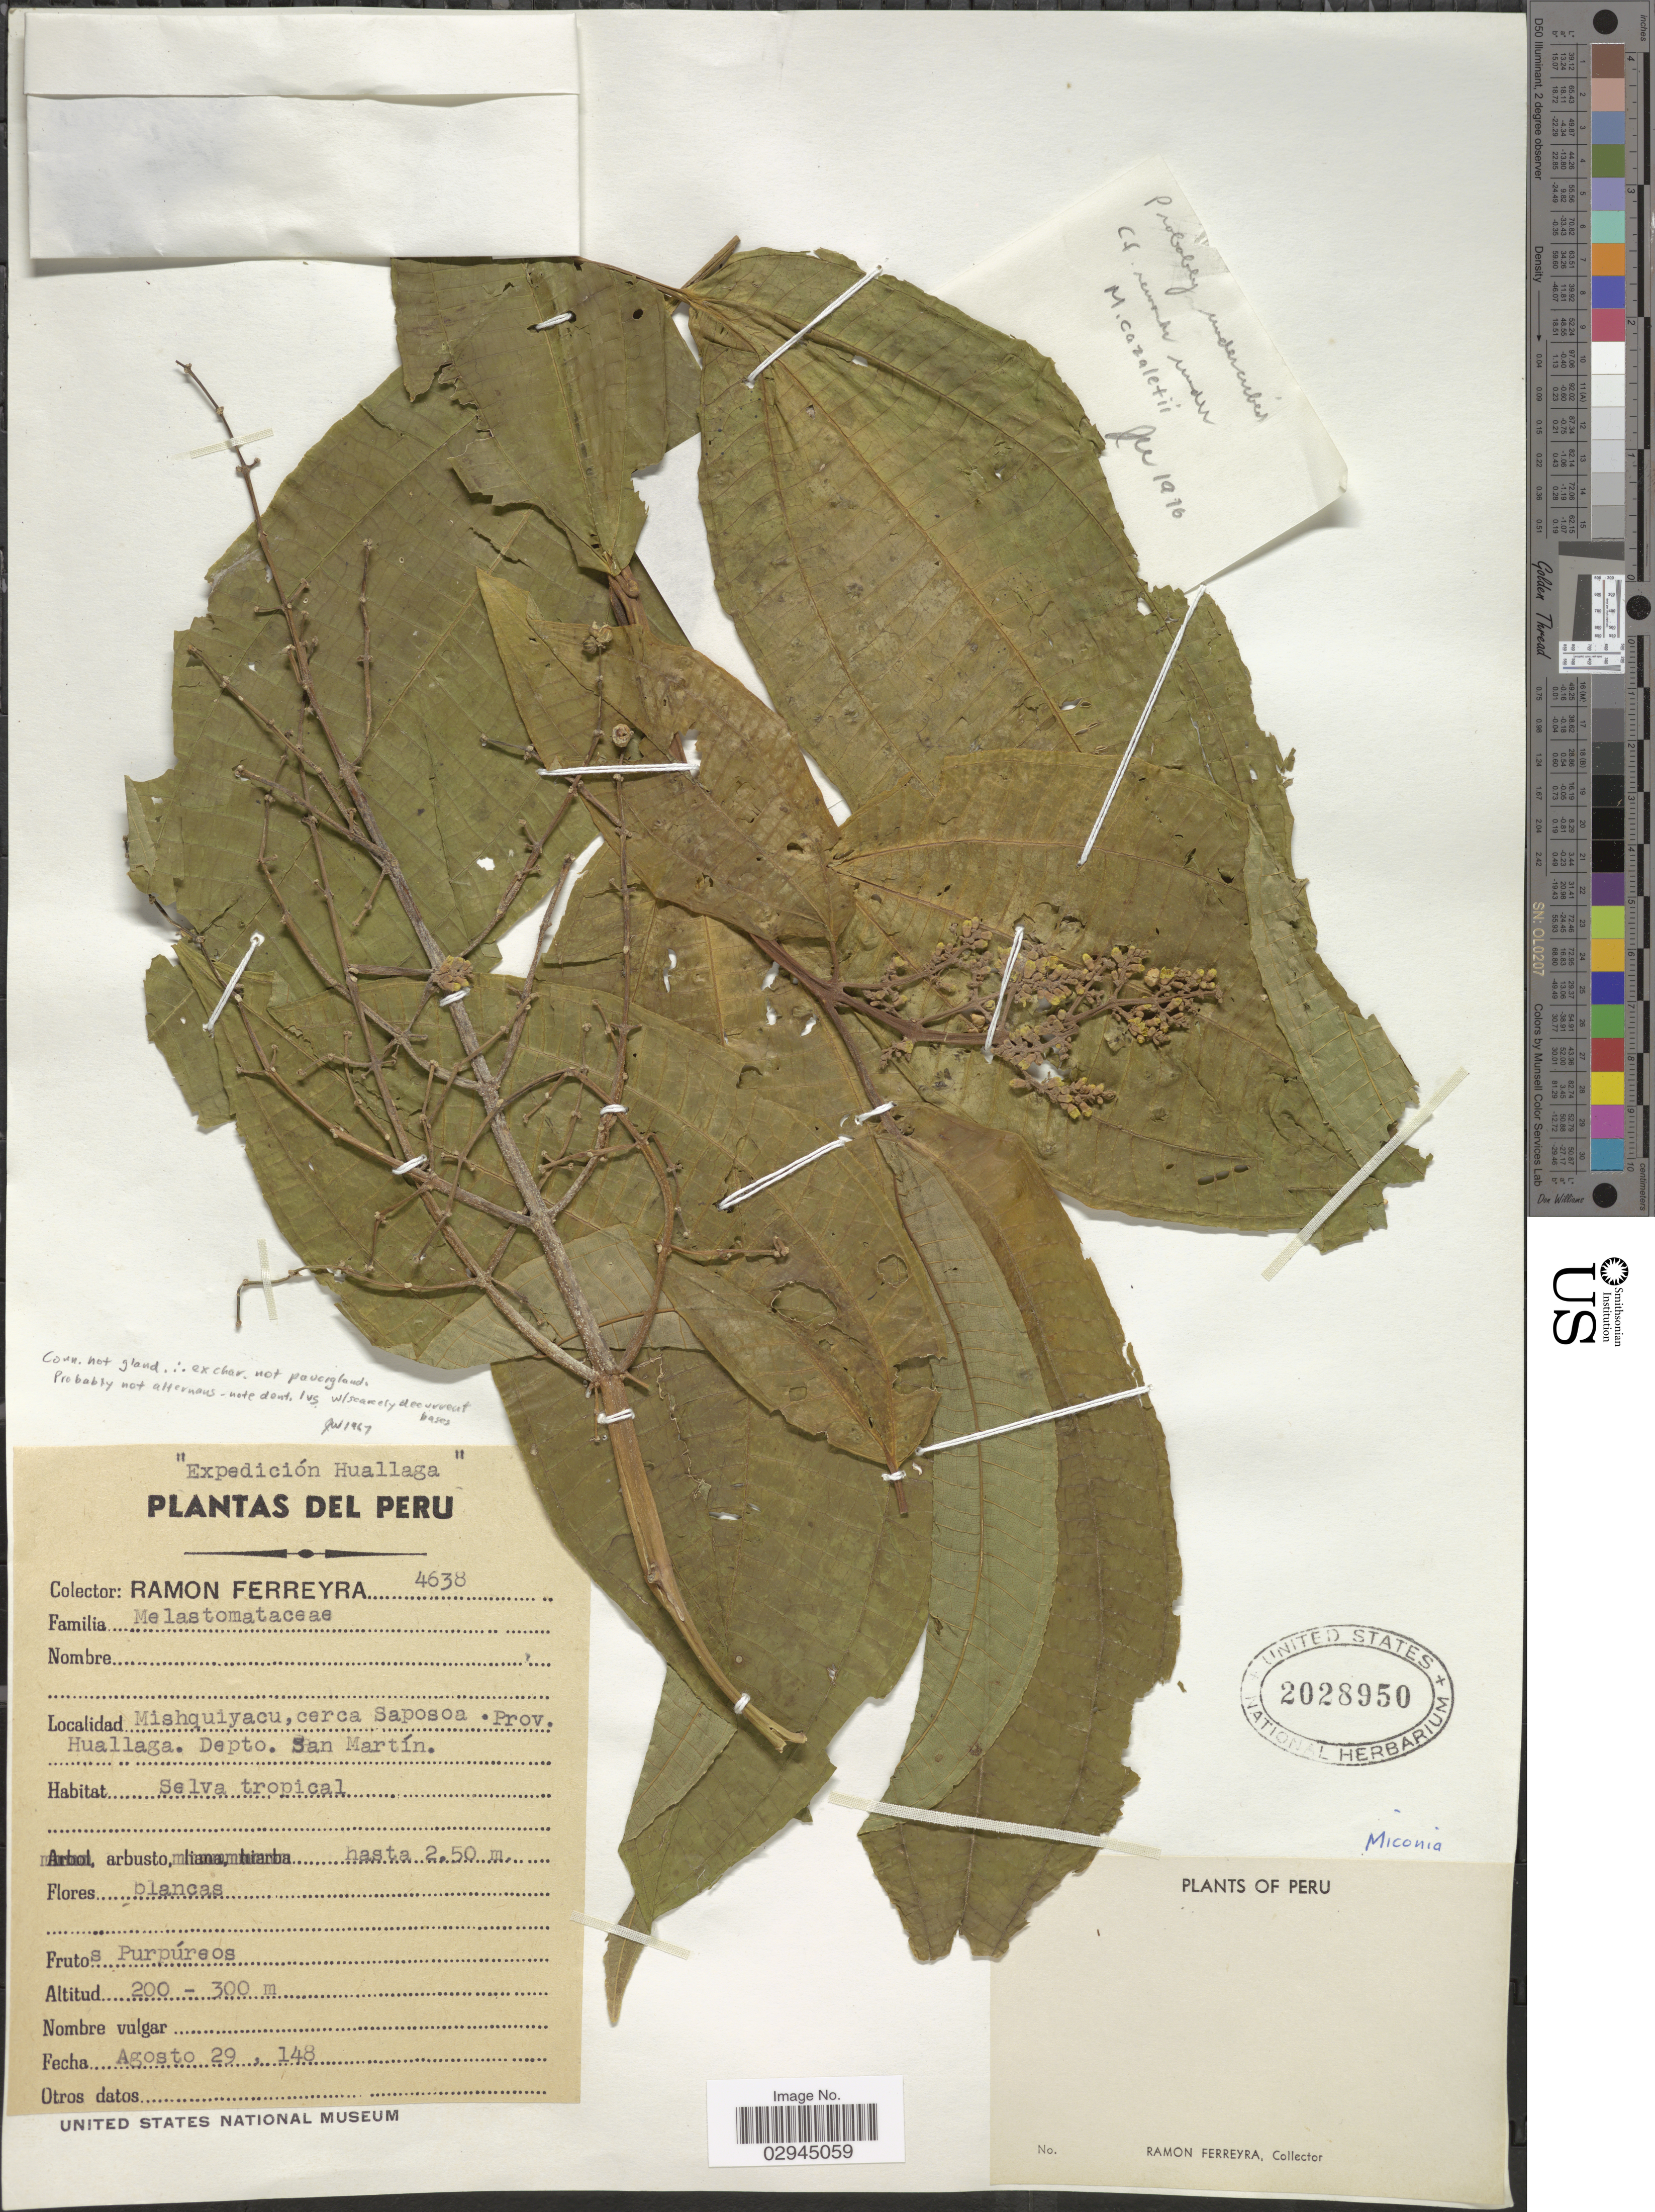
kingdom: Plantae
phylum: Tracheophyta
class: Magnoliopsida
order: Myrtales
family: Melastomataceae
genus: Miconia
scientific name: Miconia sp.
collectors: R. A. Ferreyra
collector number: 4638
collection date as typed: Agosto 29, 148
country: Peru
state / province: San Martín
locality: Huallaga. Mishquiyacu, cerca Saposoa. Prov. Huallaga. Depto. San Martín.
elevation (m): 200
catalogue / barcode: US 2028950